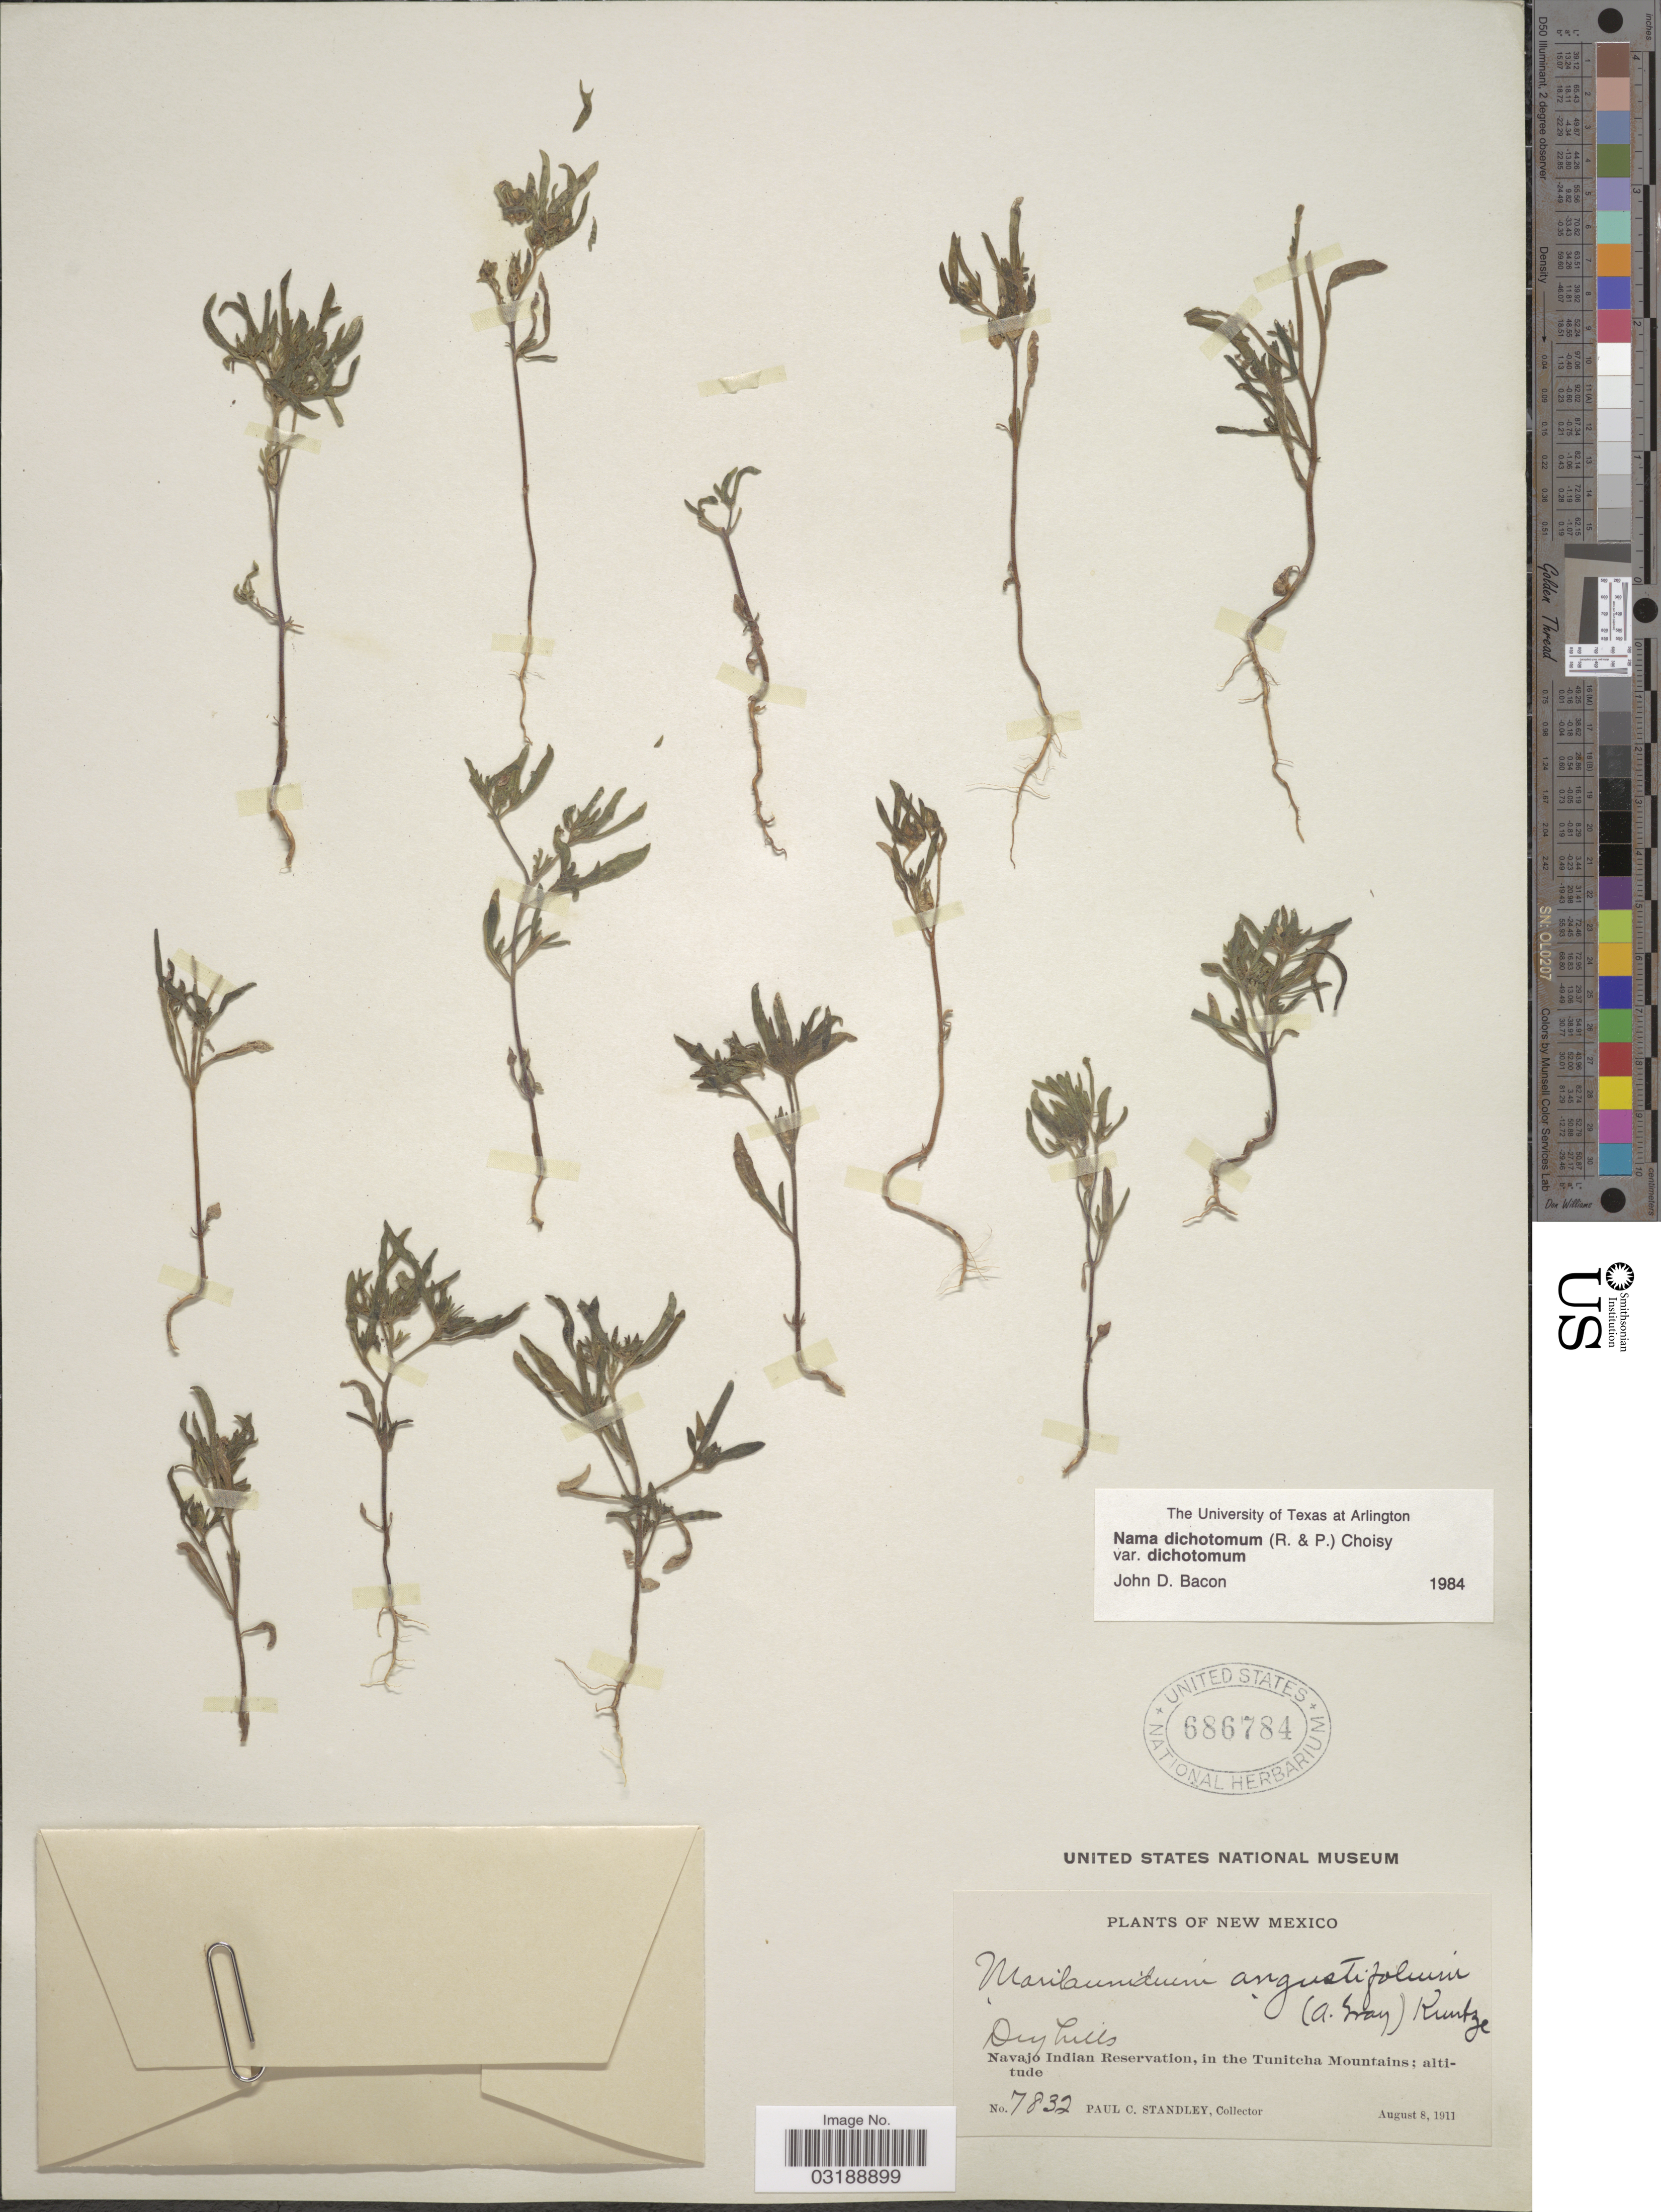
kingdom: Plantae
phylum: Tracheophyta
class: Magnoliopsida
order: Boraginales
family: Namaceae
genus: Nama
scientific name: Nama dichotoma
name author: (Ruiz & Pav.) Choisy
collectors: P. C. Standley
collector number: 7832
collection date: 1911-08-08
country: United States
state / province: New Mexico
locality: Navajo Indian Reservation, in the Tunitch Mountains.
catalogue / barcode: US 686784